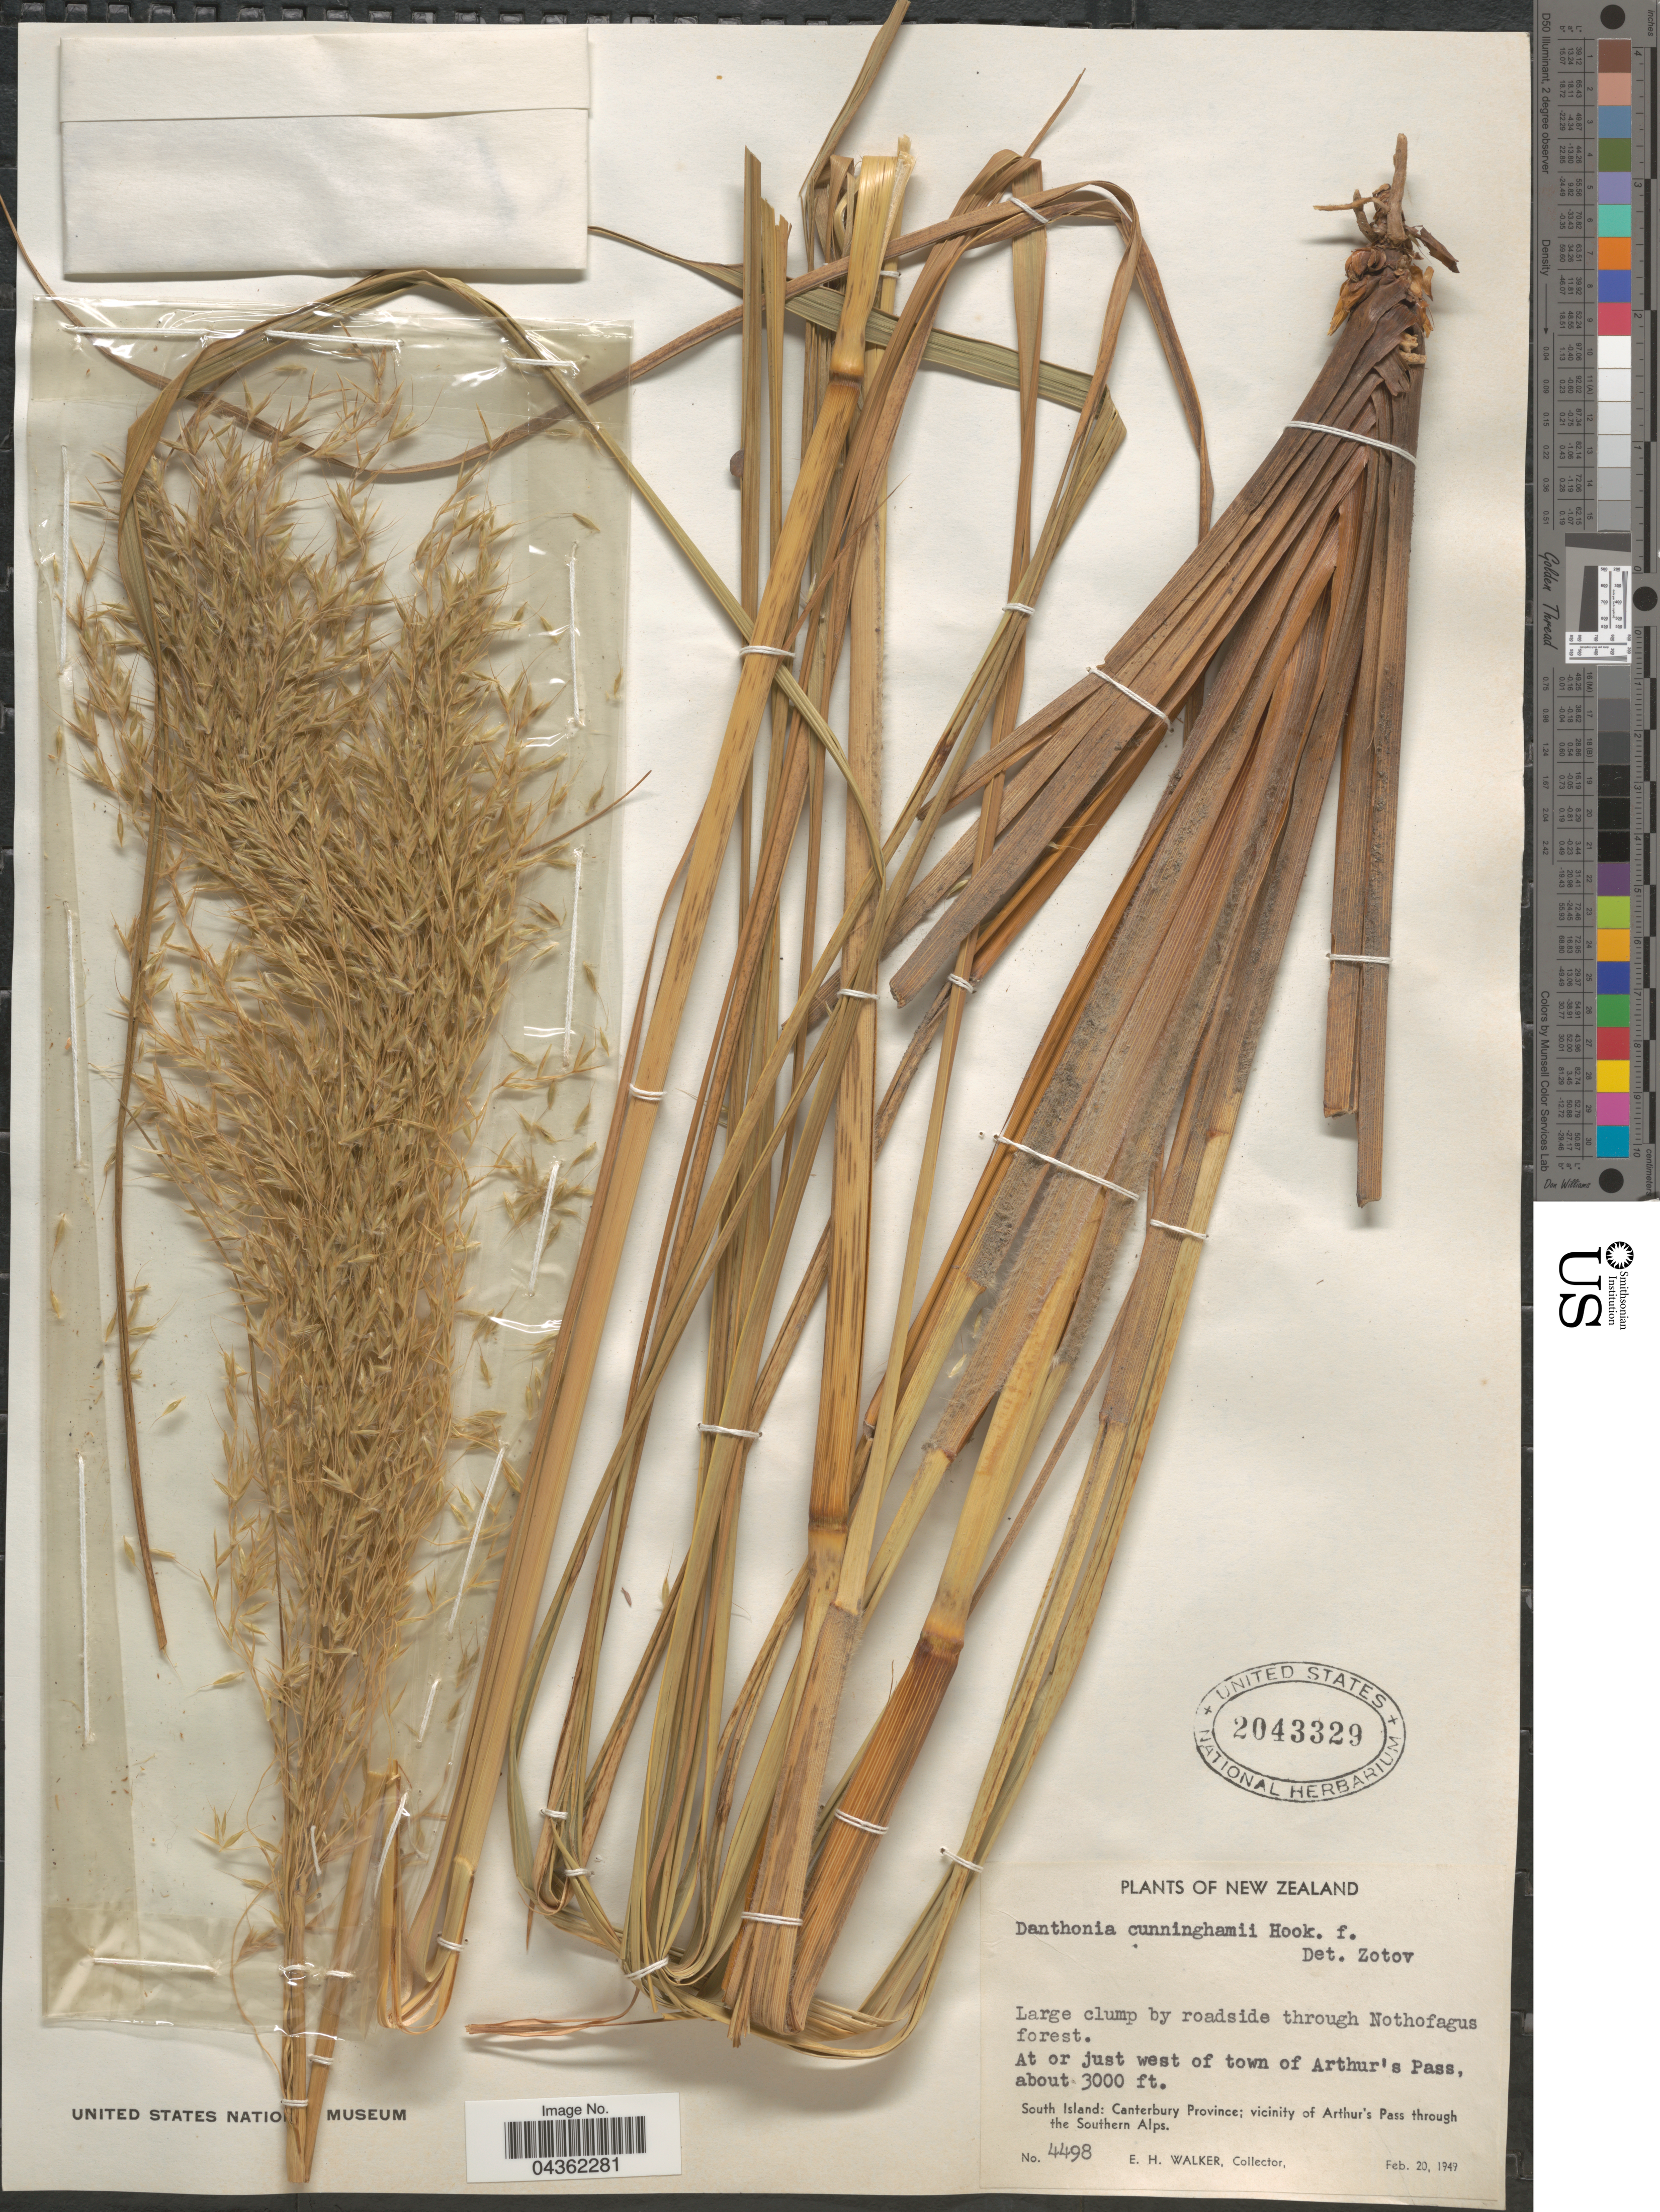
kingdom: Plantae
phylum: Tracheophyta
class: Liliopsida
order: Poales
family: Poaceae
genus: Chionochloa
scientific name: Chionochloa conspicua subsp. cunninghamii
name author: (Hook. f.) Zotov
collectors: E. H. Walker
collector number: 4498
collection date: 1949-02-20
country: New Zealand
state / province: Canterbury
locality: By roadside through Nothofagus forest. At or just west of town of Arthur's Pass. South Island: vicinity of Arthur's Pass through the Southern Alps.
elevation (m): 914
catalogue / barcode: US 2043329